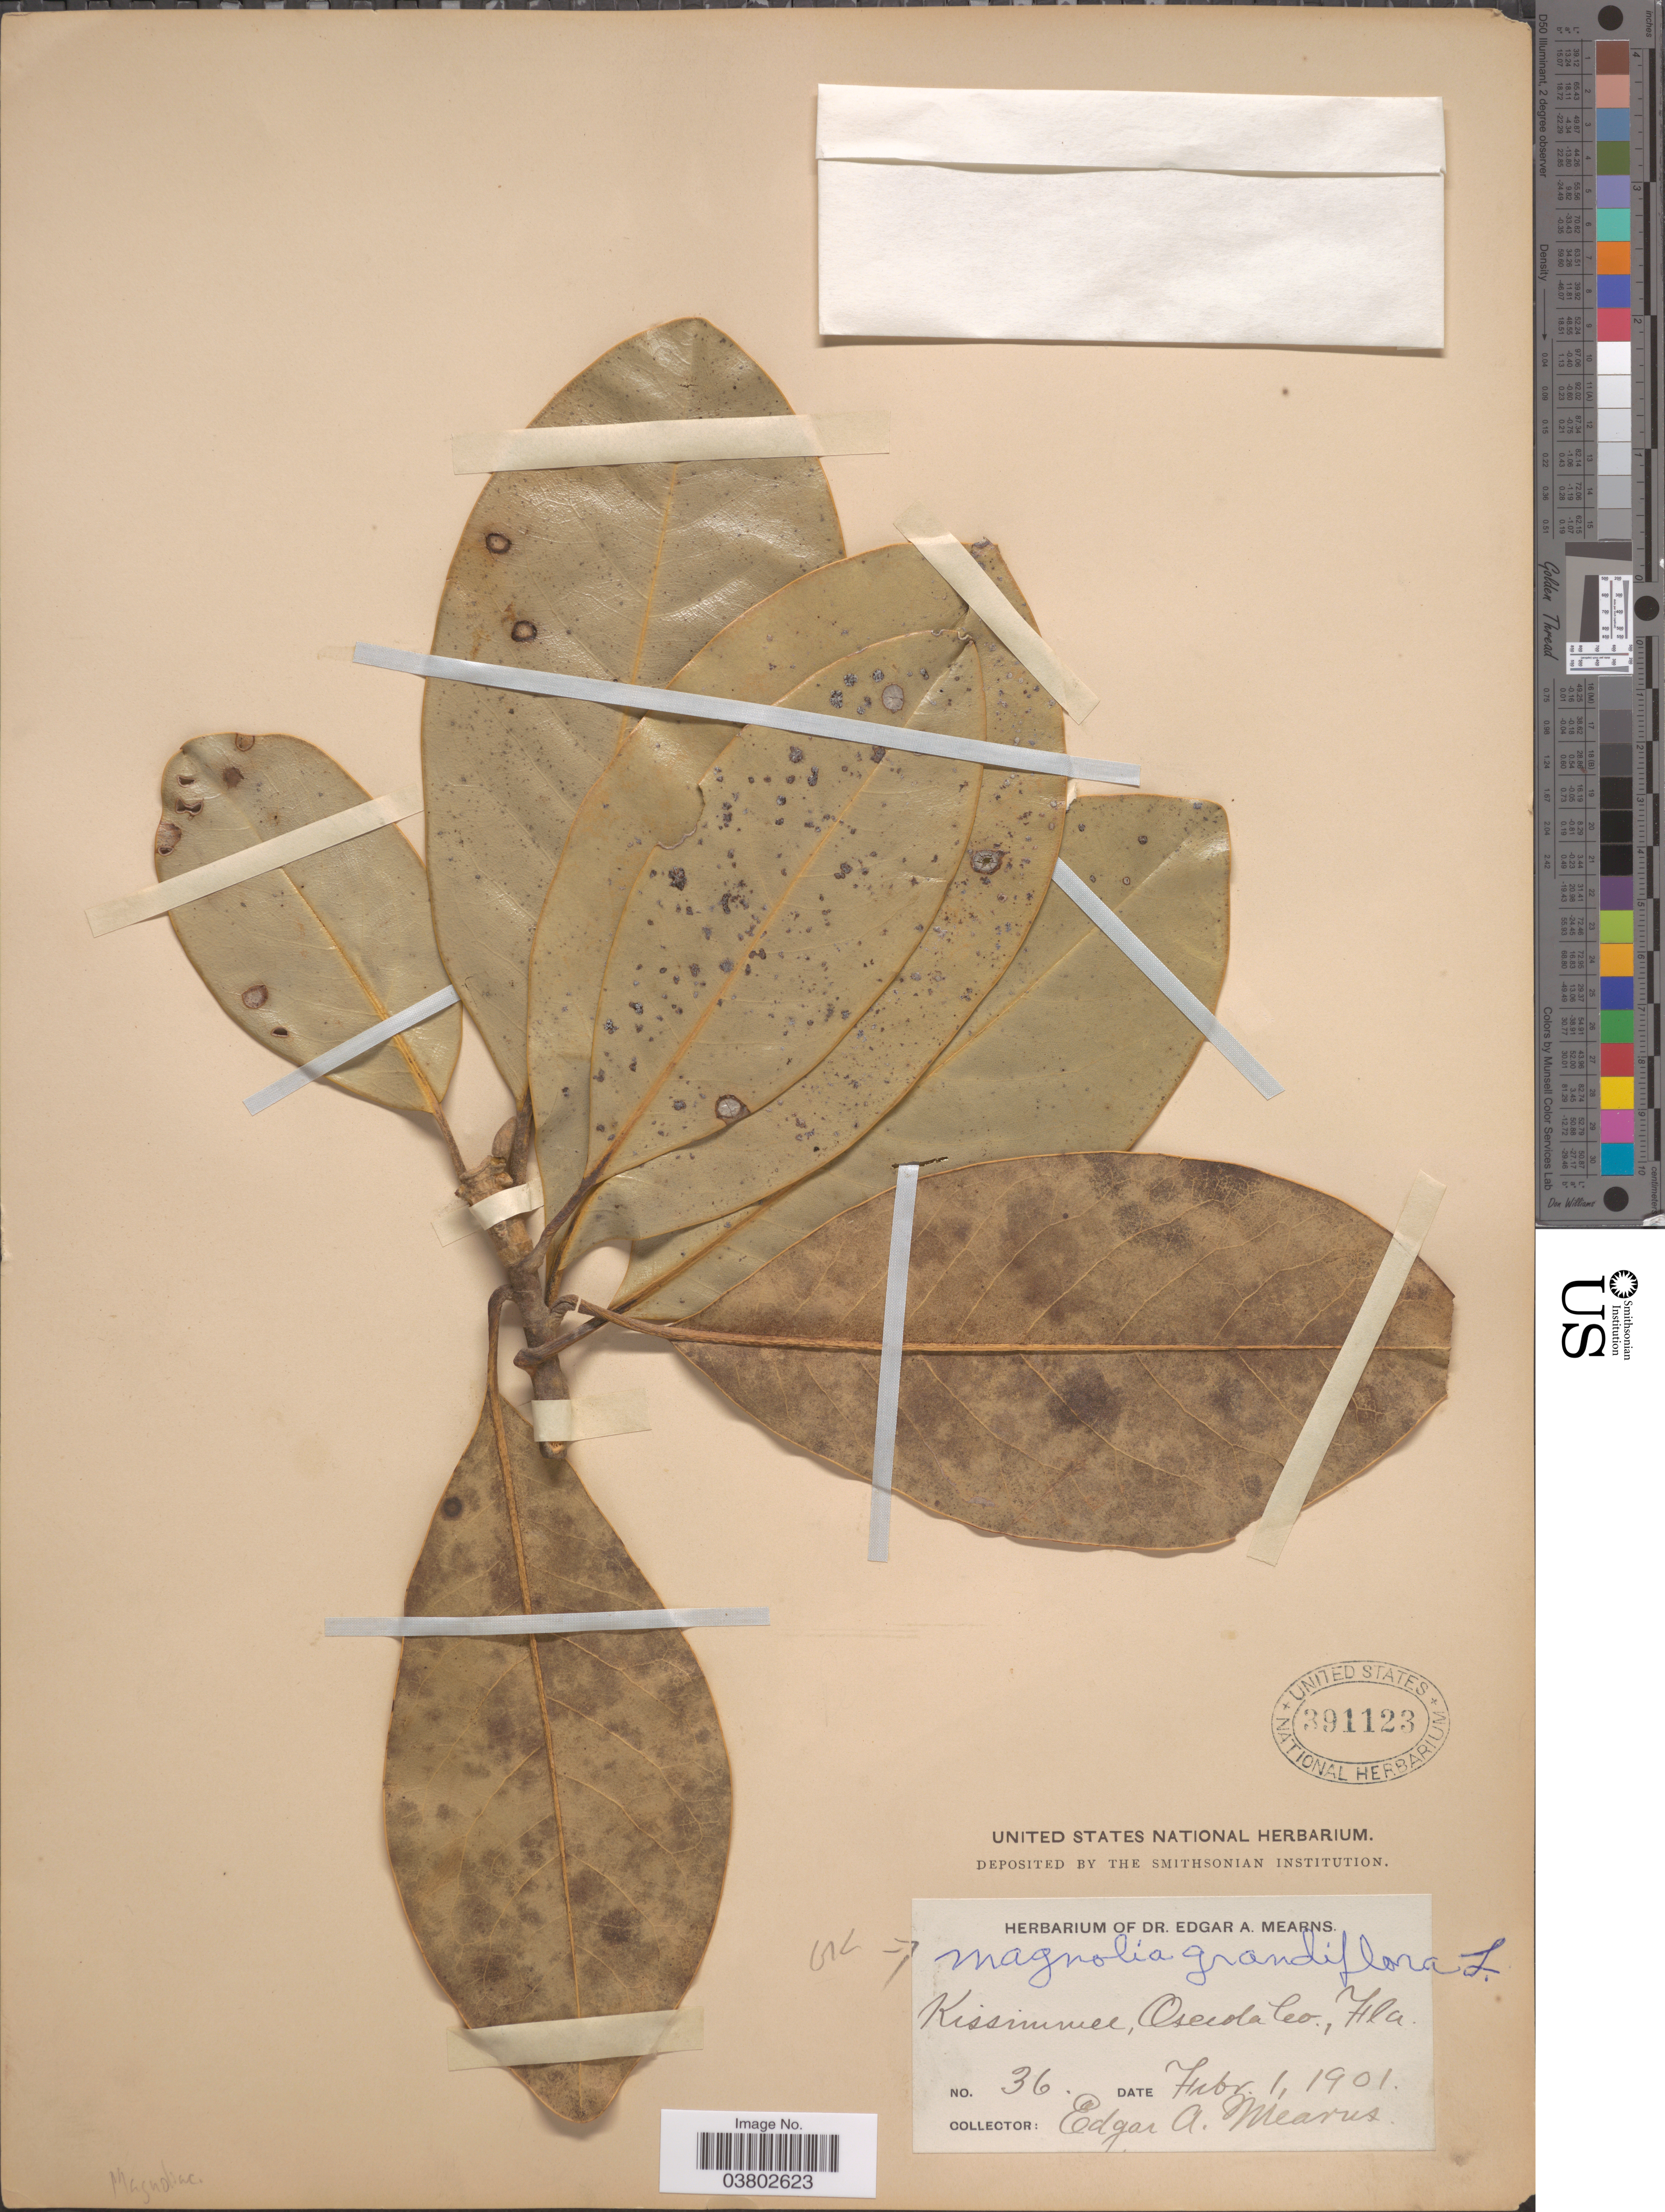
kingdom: Plantae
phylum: Tracheophyta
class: Magnoliopsida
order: Magnoliales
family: Magnoliaceae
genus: Magnolia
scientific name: Magnolia grandiflora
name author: L.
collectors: E. A. Mearns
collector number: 36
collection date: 1901-02-01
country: United States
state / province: Florida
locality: Kissimmee, Osceola Co.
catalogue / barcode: US 391123